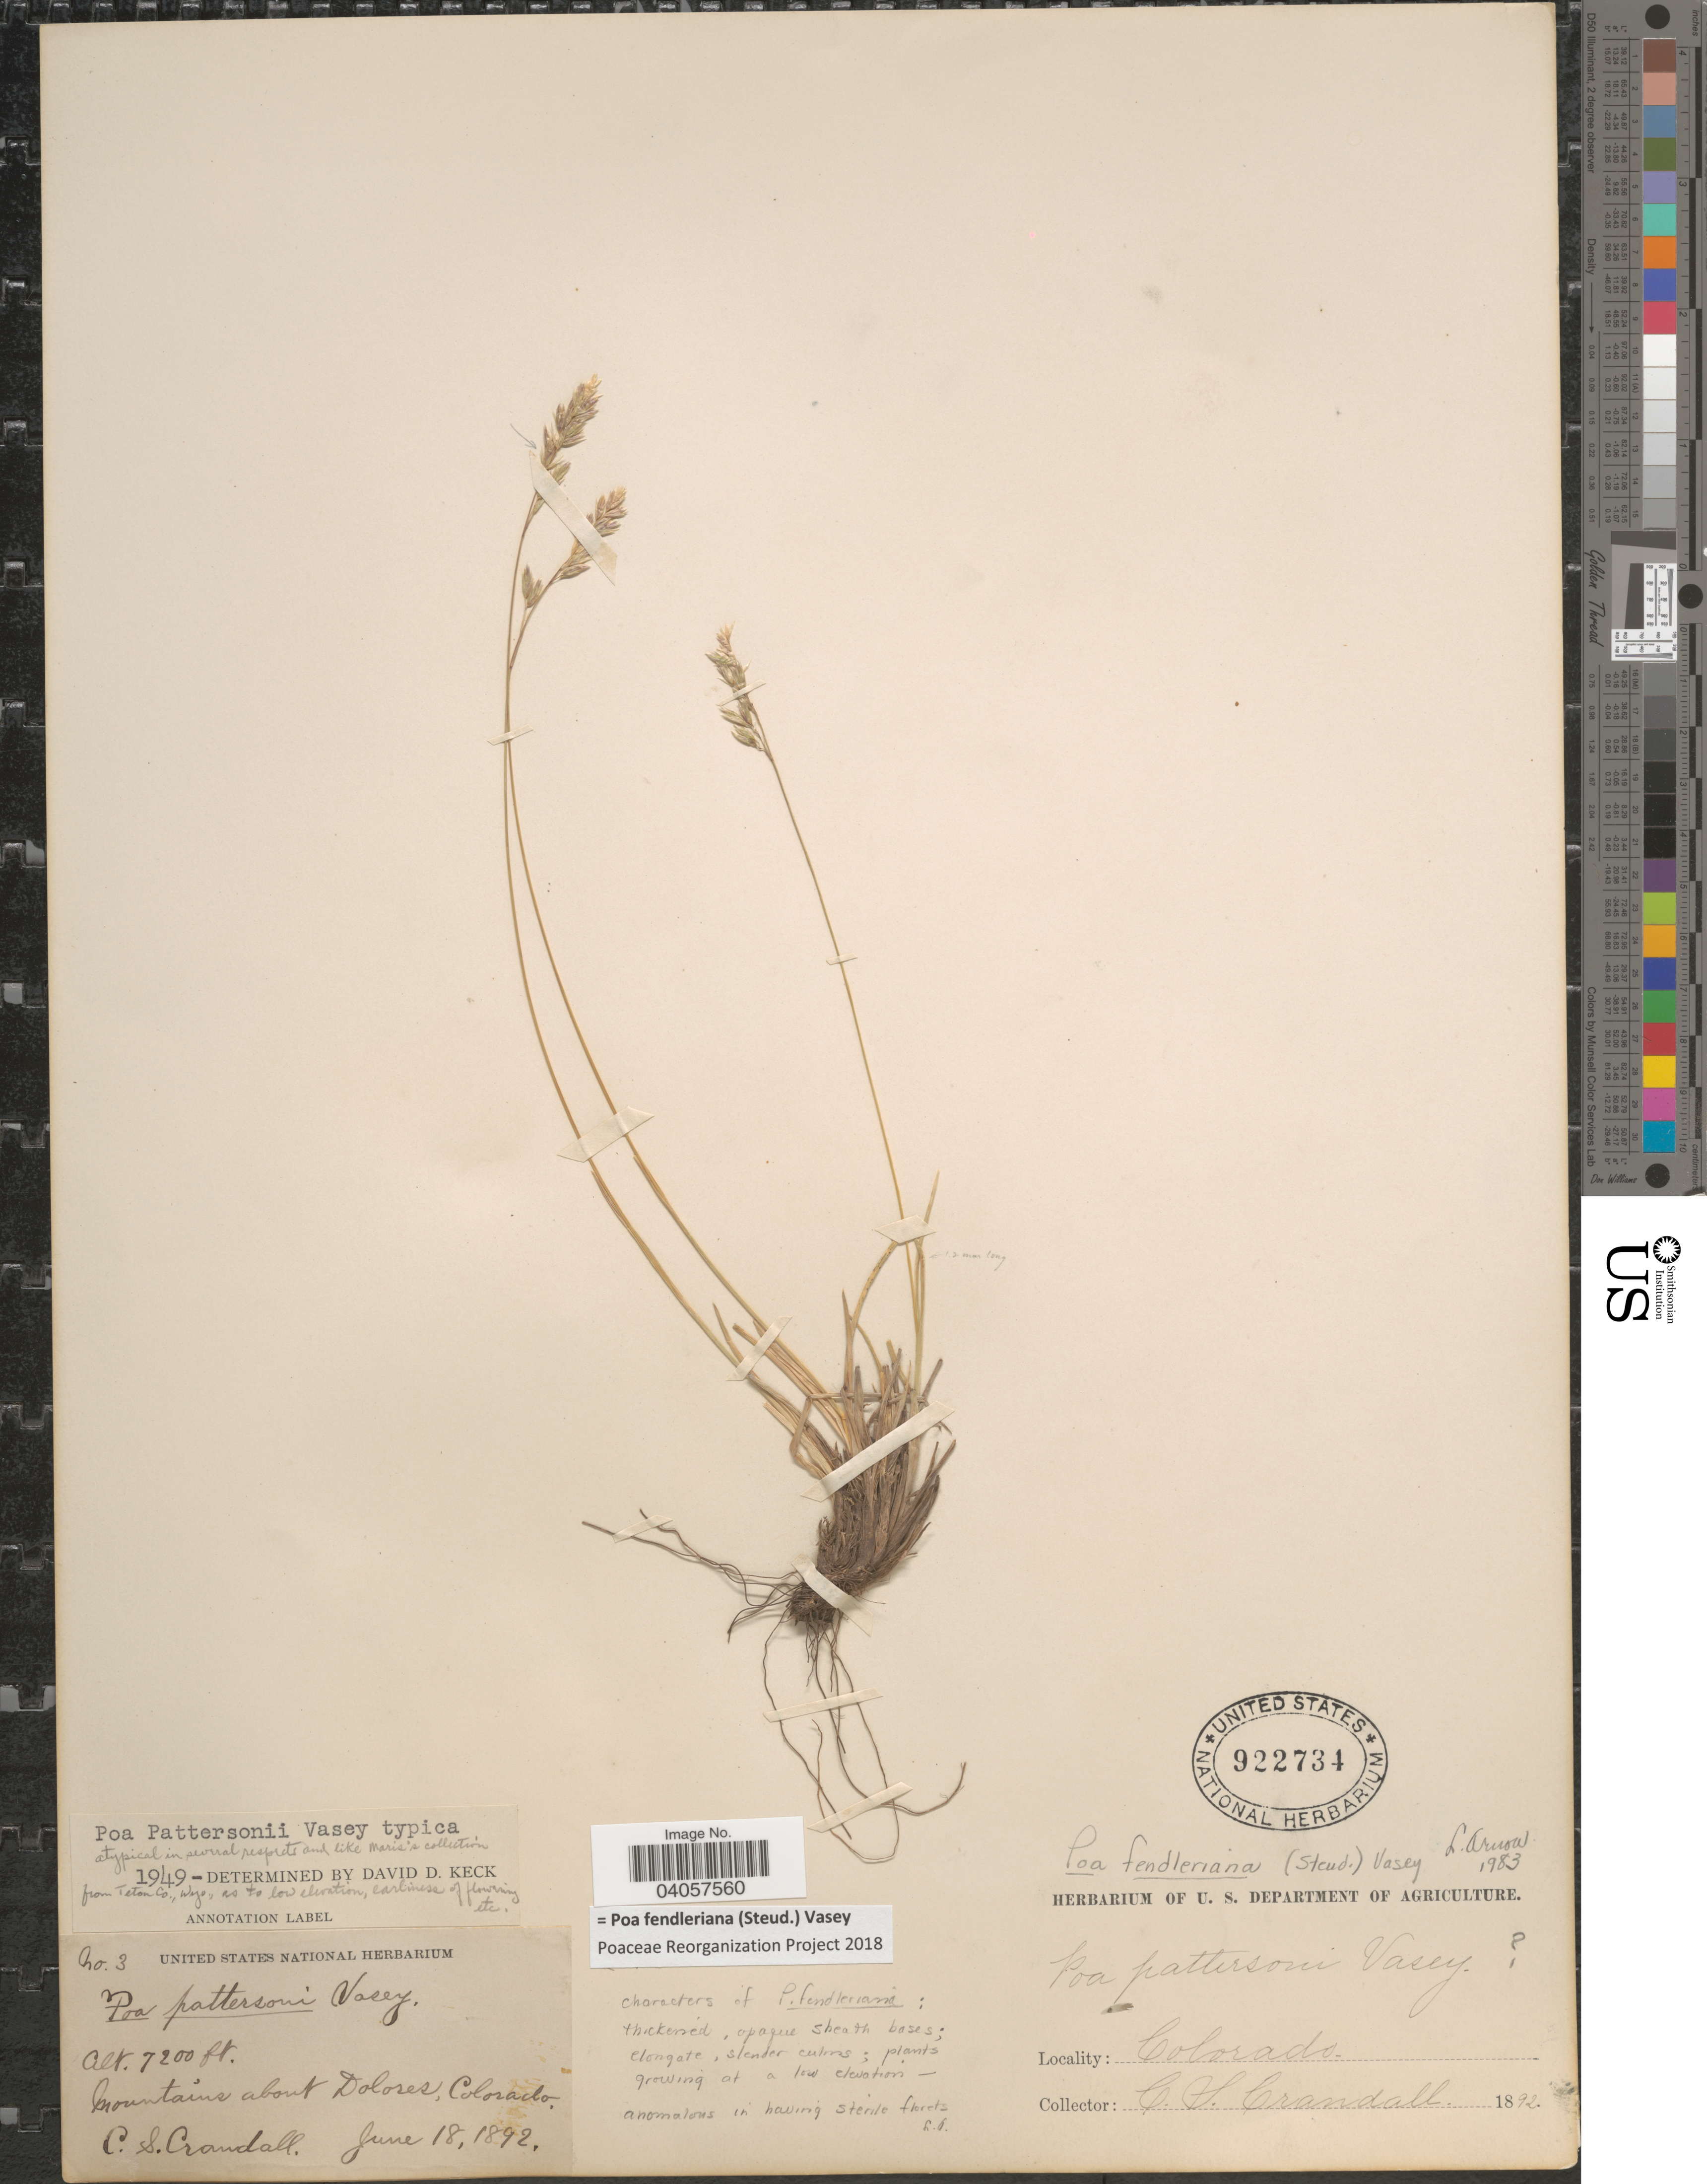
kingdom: Plantae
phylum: Tracheophyta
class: Liliopsida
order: Poales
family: Poaceae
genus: Poa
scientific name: Poa fendleriana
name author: (Steud.) Vasey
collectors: C. Crandall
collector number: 3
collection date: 1892-06-18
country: United States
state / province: Colorado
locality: Mountains about Dolores.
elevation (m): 2195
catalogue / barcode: US 922734